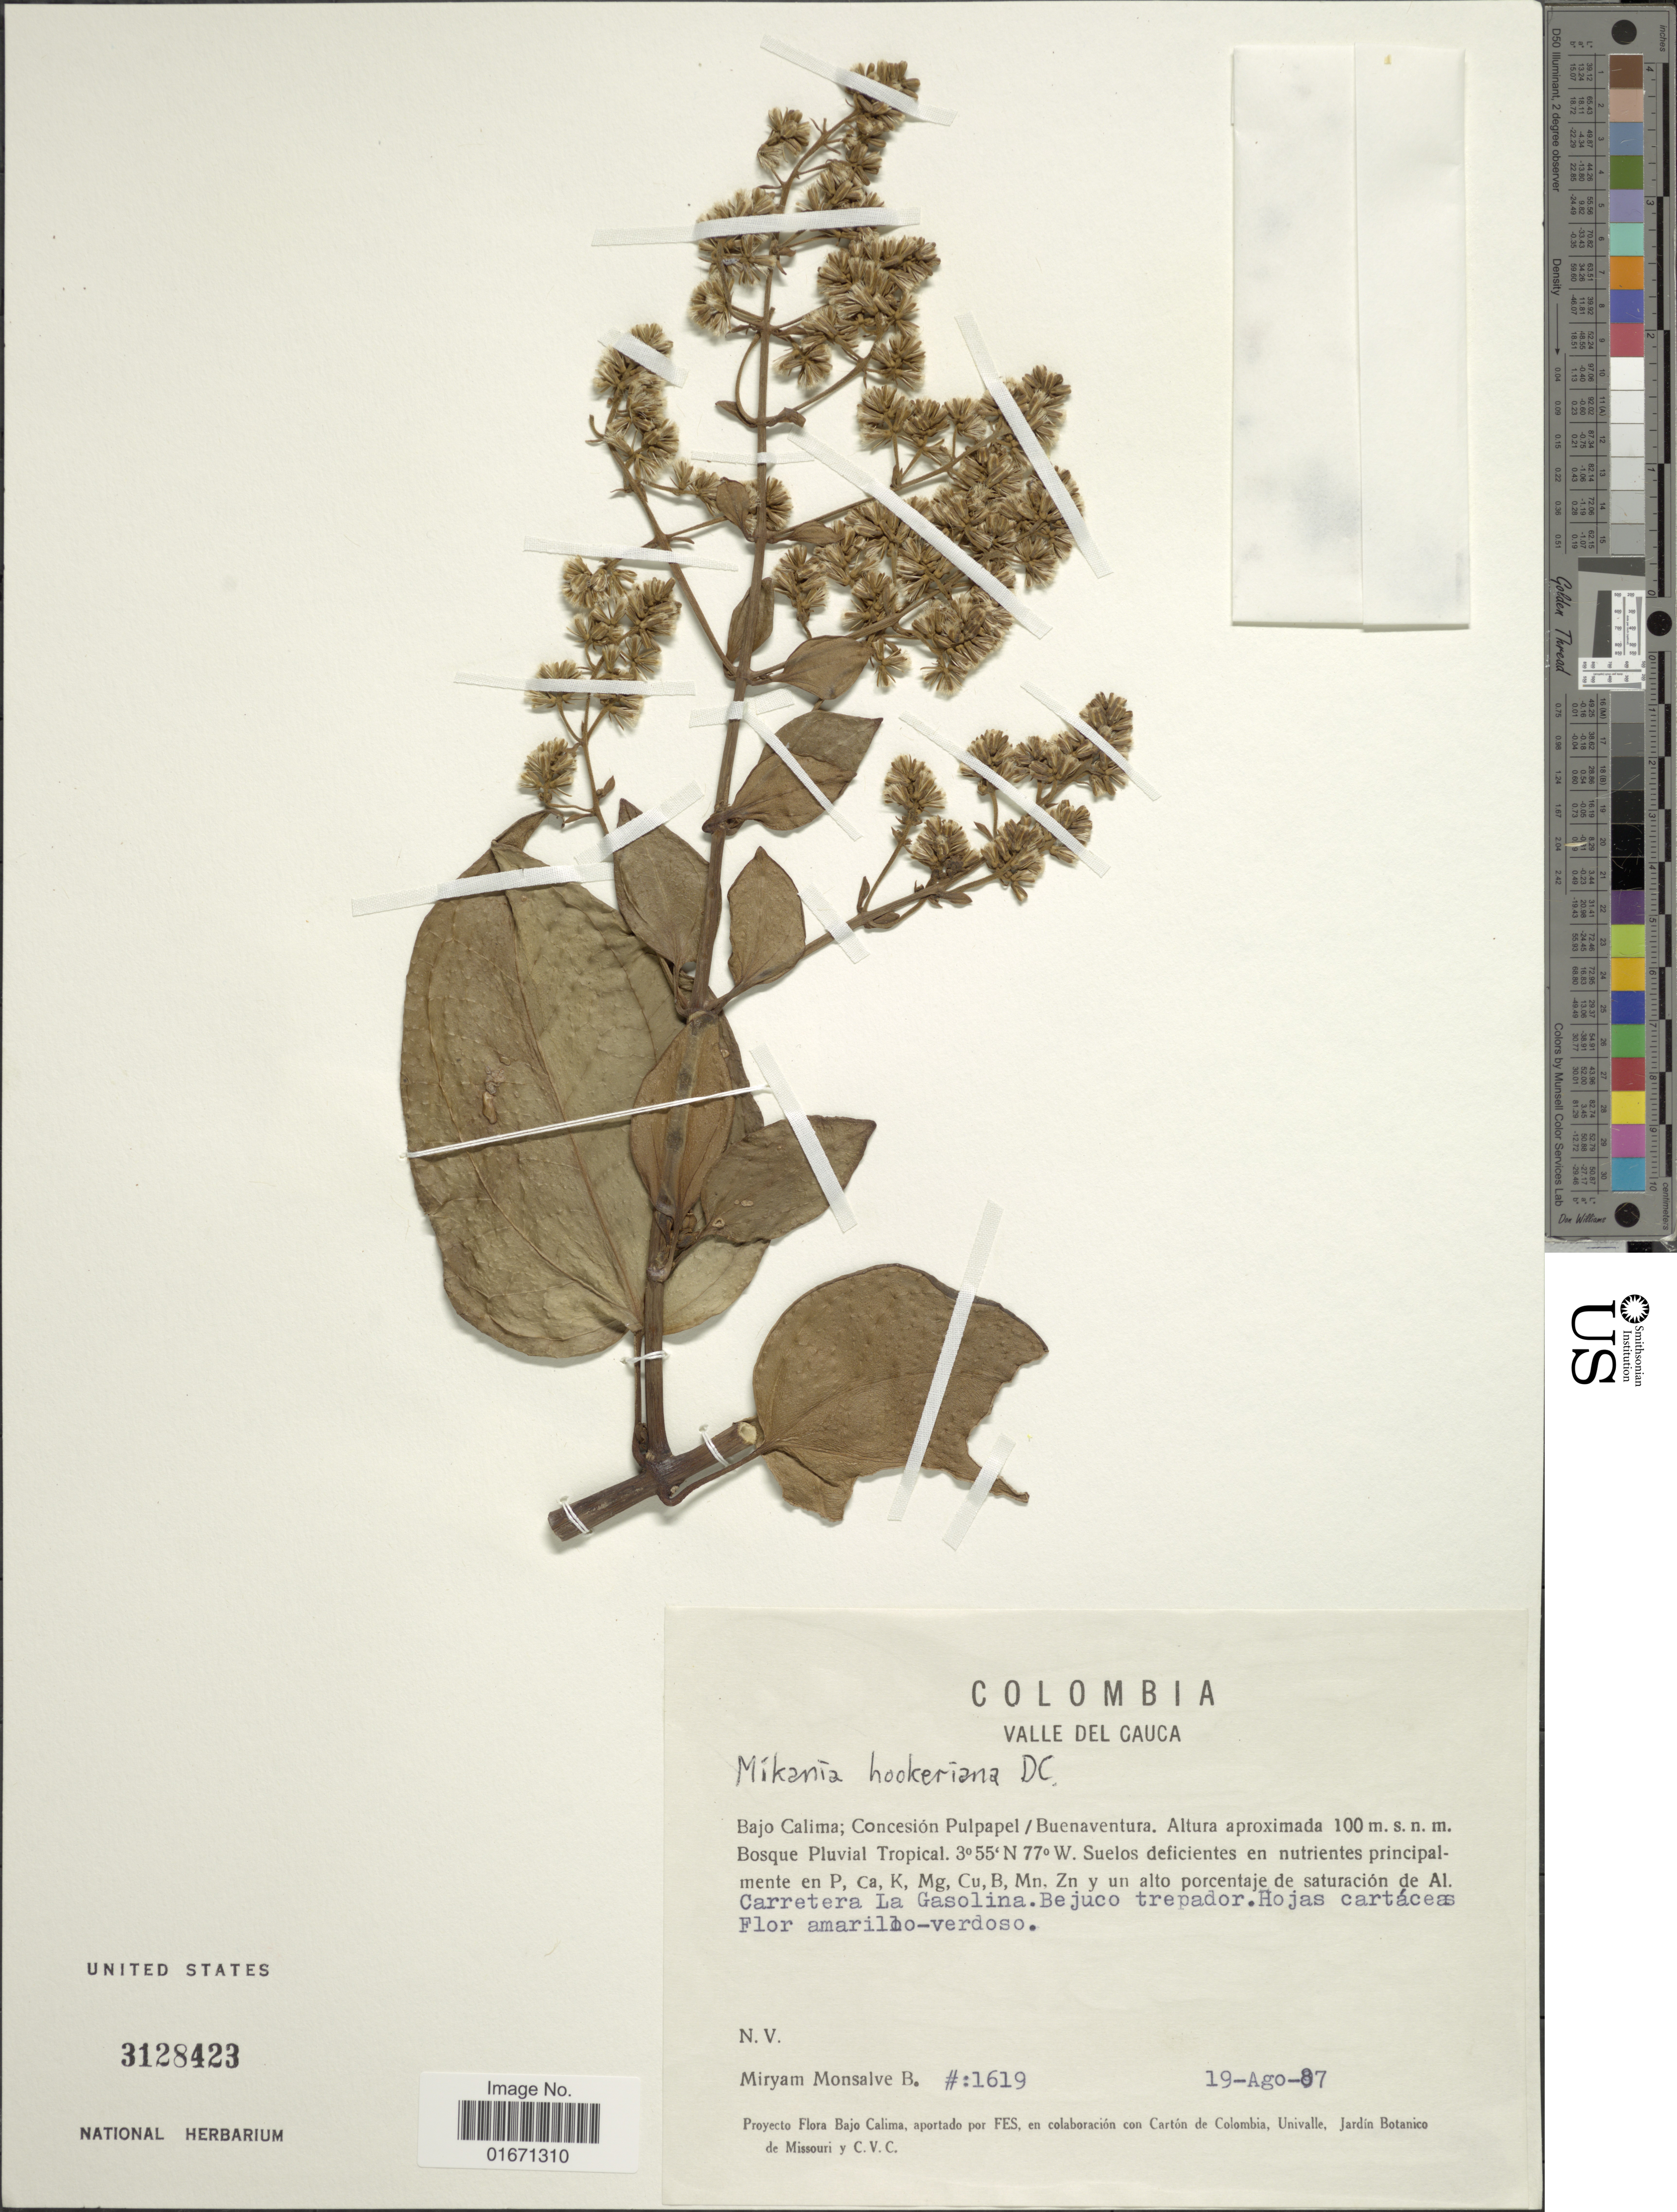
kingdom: Plantae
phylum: Tracheophyta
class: Magnoliopsida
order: Asterales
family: Asteraceae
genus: Mikania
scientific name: Mikania hookeriana var. platyphylla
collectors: M. Monsalve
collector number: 1619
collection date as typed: Transcribed d/m/y: 19/8/87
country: Colombia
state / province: Valle del Cauca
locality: Bajo Calima, Concesion Pulpapel/Buenaventura, Al Carretera La Gasolina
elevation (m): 100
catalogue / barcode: US 3128423